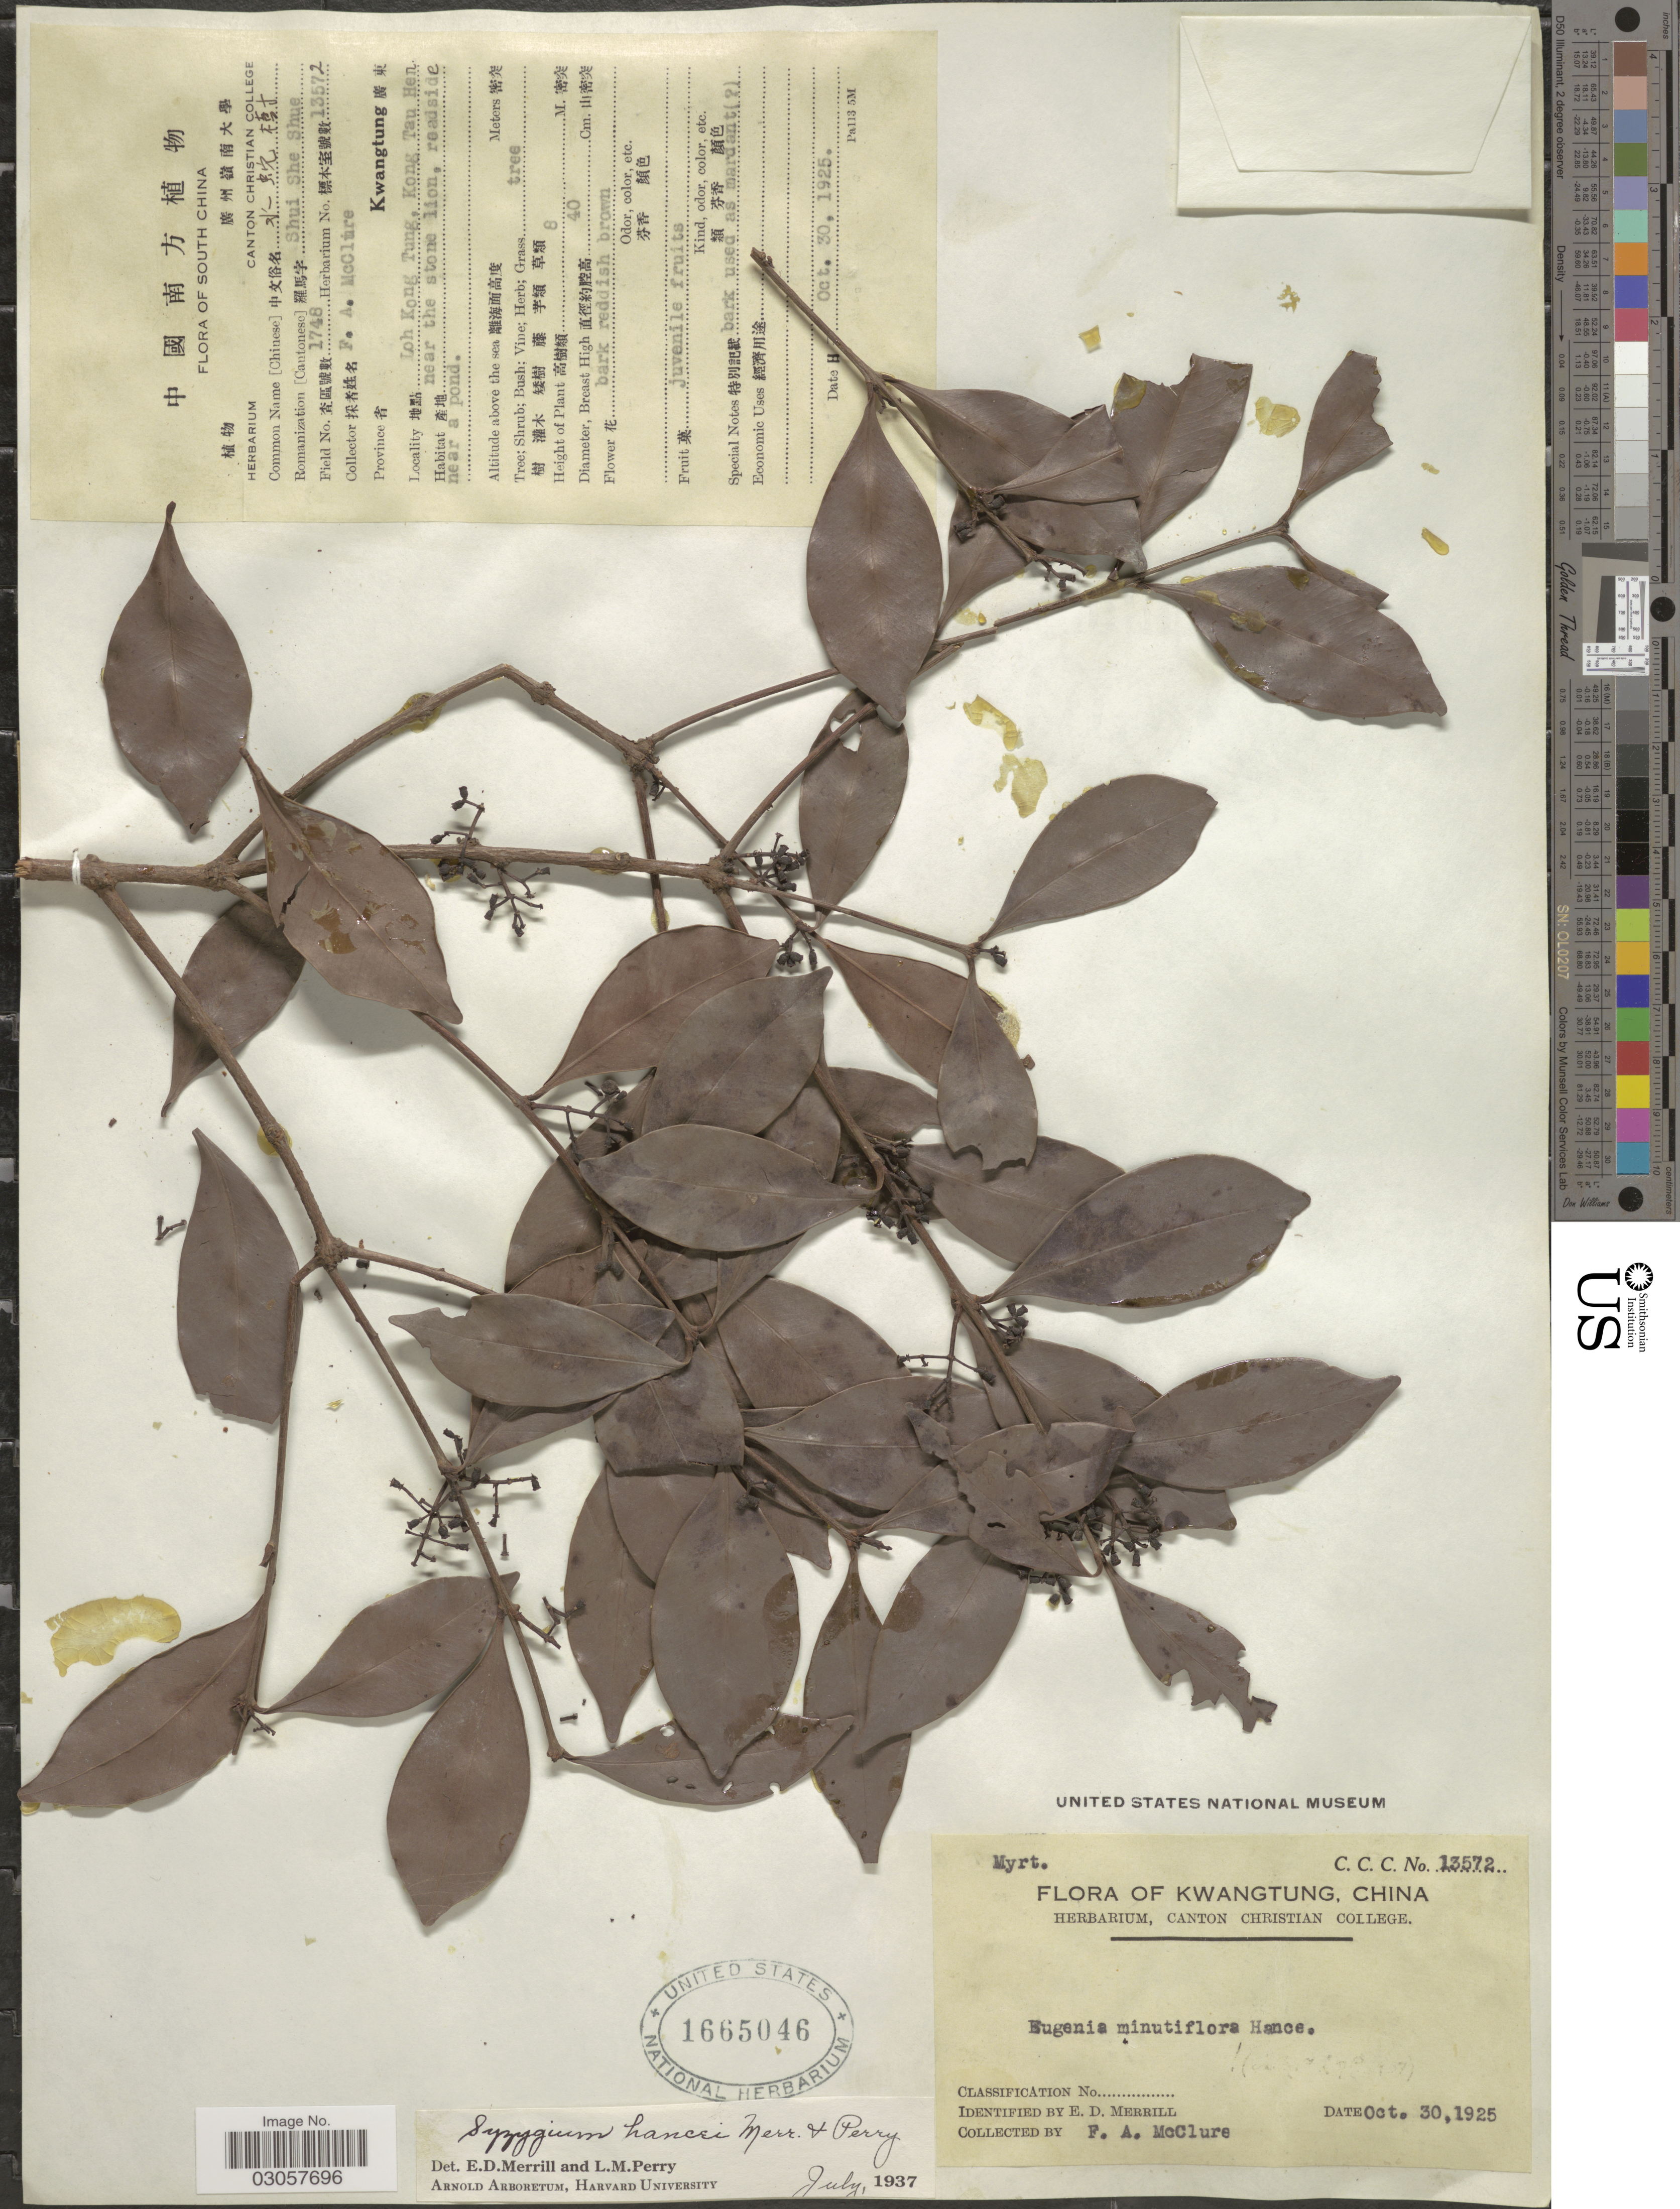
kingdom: Plantae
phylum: Tracheophyta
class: Magnoliopsida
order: Myrtales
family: Myrtaceae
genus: Syzygium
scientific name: Syzygium hancei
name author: Merr. & L.M. Perry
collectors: F. A. McClure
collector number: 13572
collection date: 1925-10-30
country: China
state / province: Guangdong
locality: South China. Kwangtung. Loh Kong Tung, Kong Tau Hen.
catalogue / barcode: US 1665046